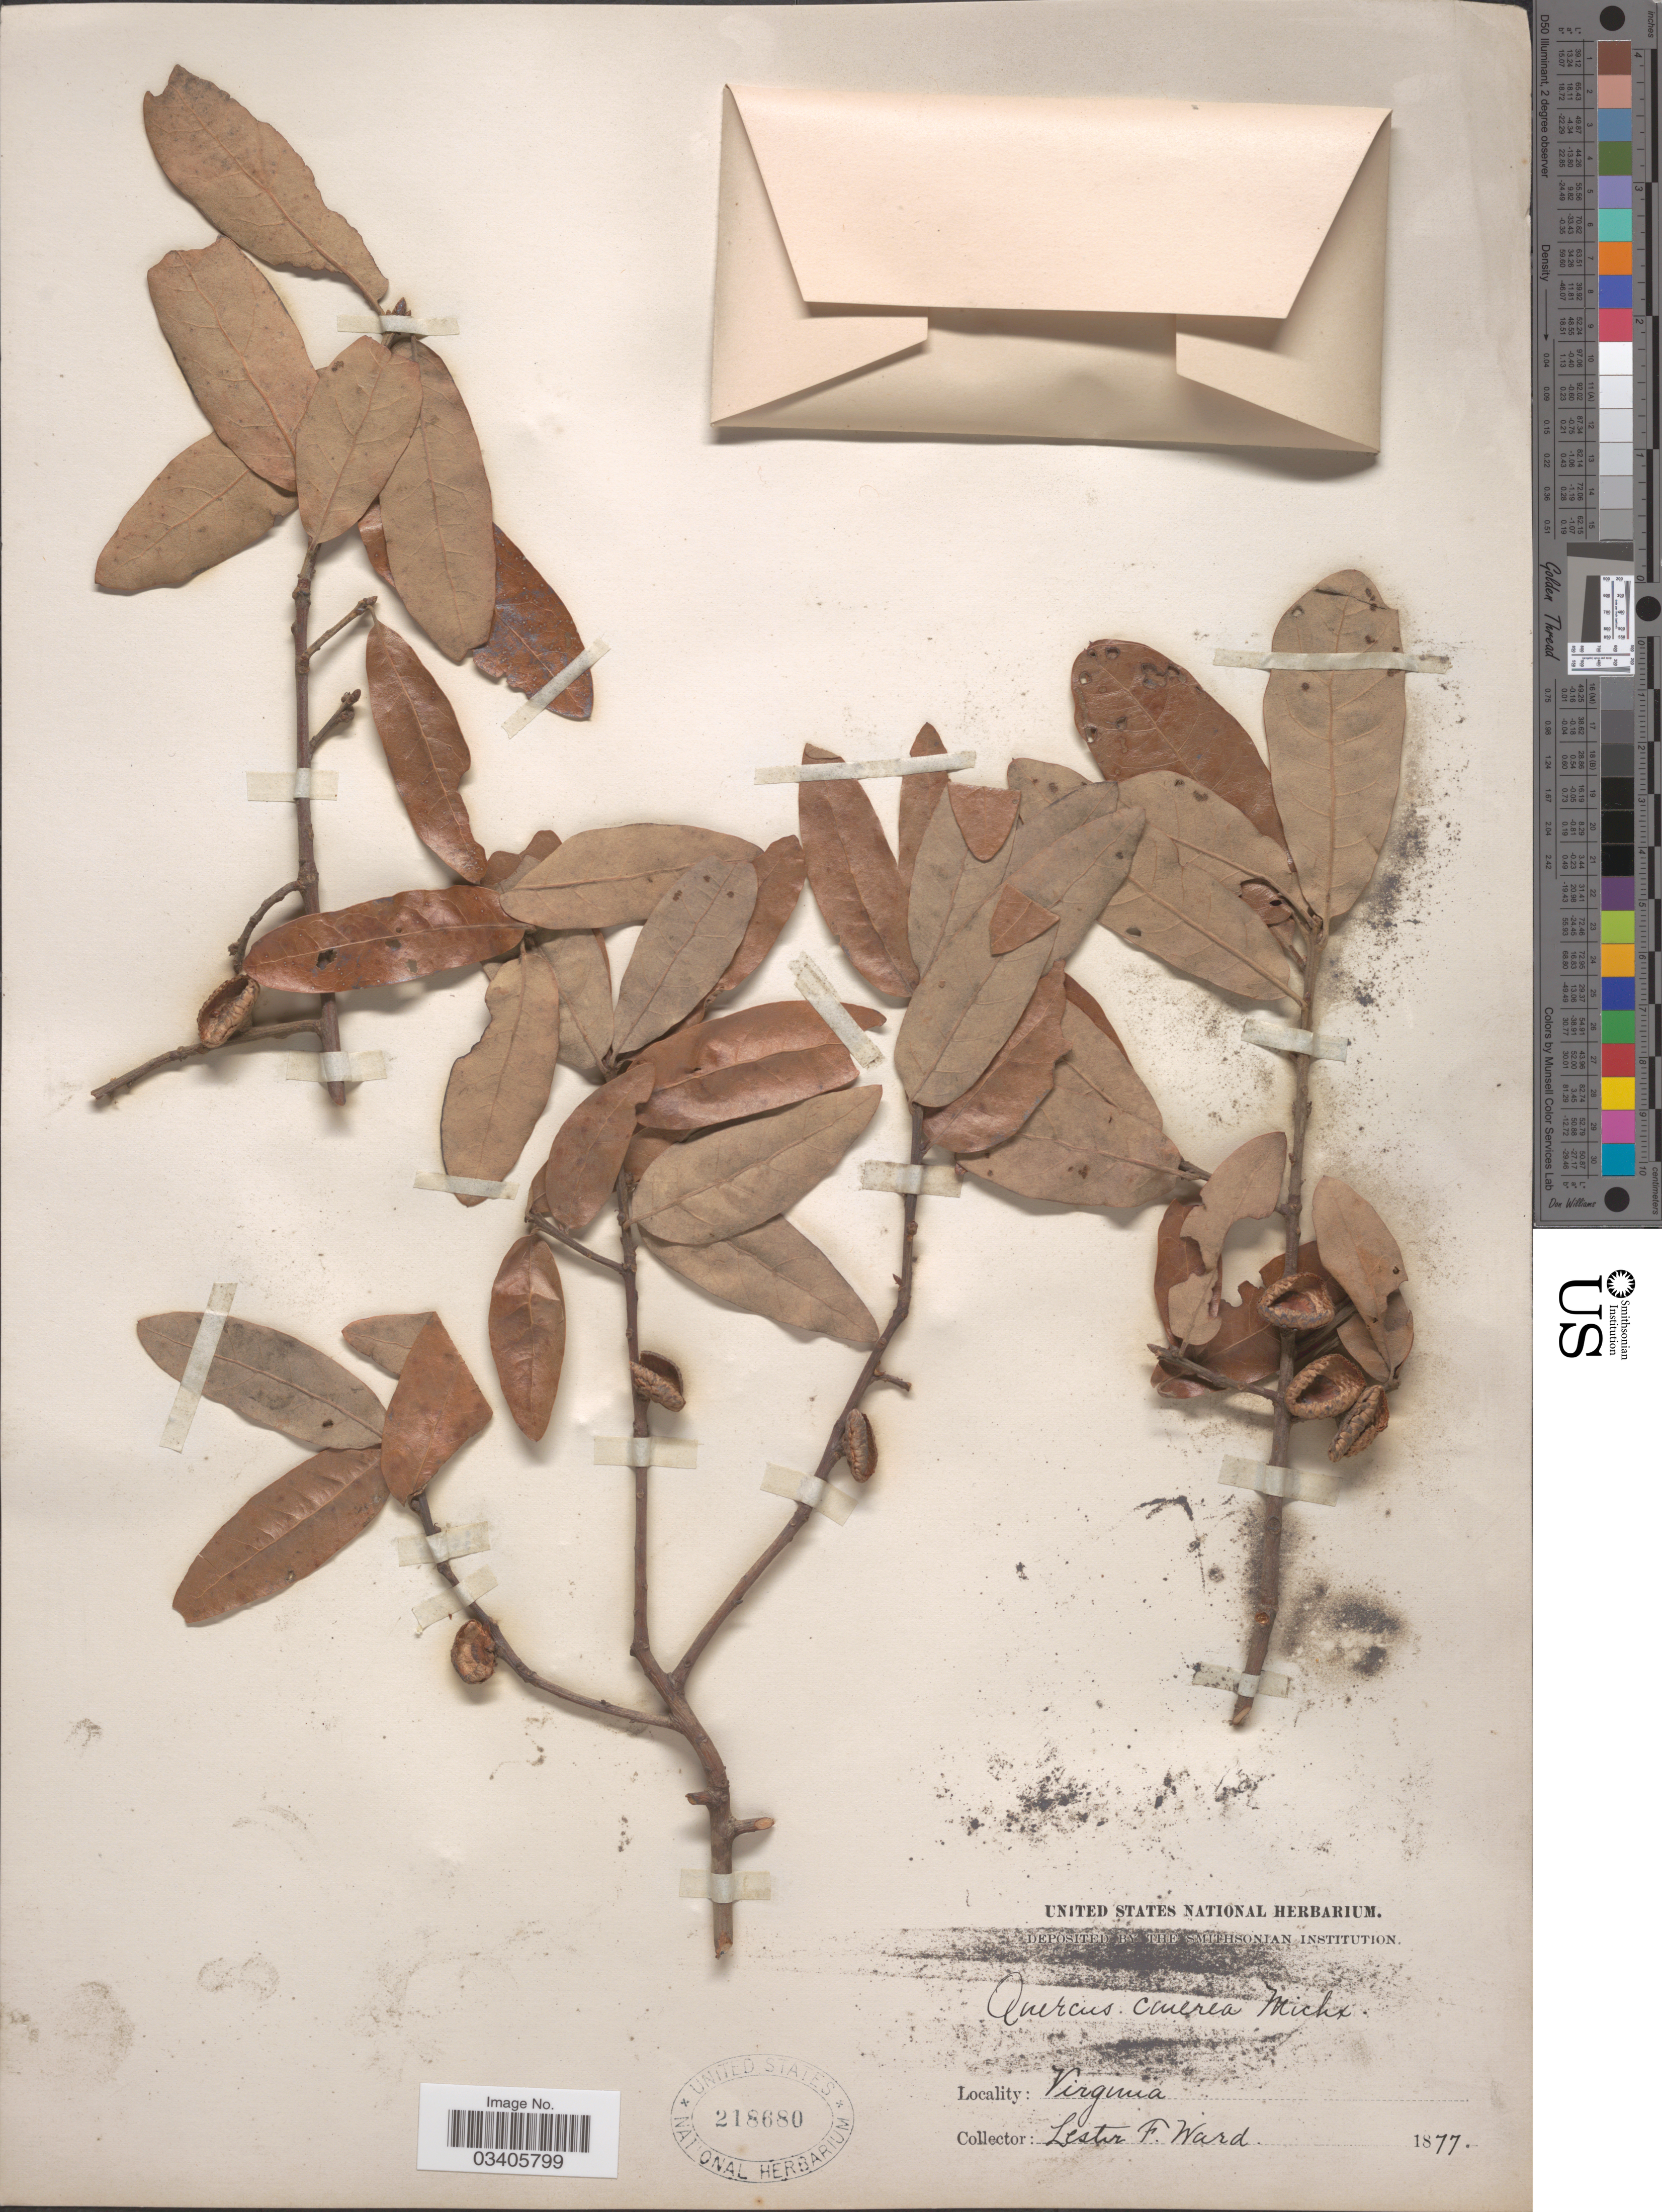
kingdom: Plantae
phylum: Tracheophyta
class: Magnoliopsida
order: Fagales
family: Fagaceae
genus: Quercus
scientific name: Quercus incana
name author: W. Bartram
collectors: L. F. Ward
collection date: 1877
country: United States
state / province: Virginia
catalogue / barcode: US 218680